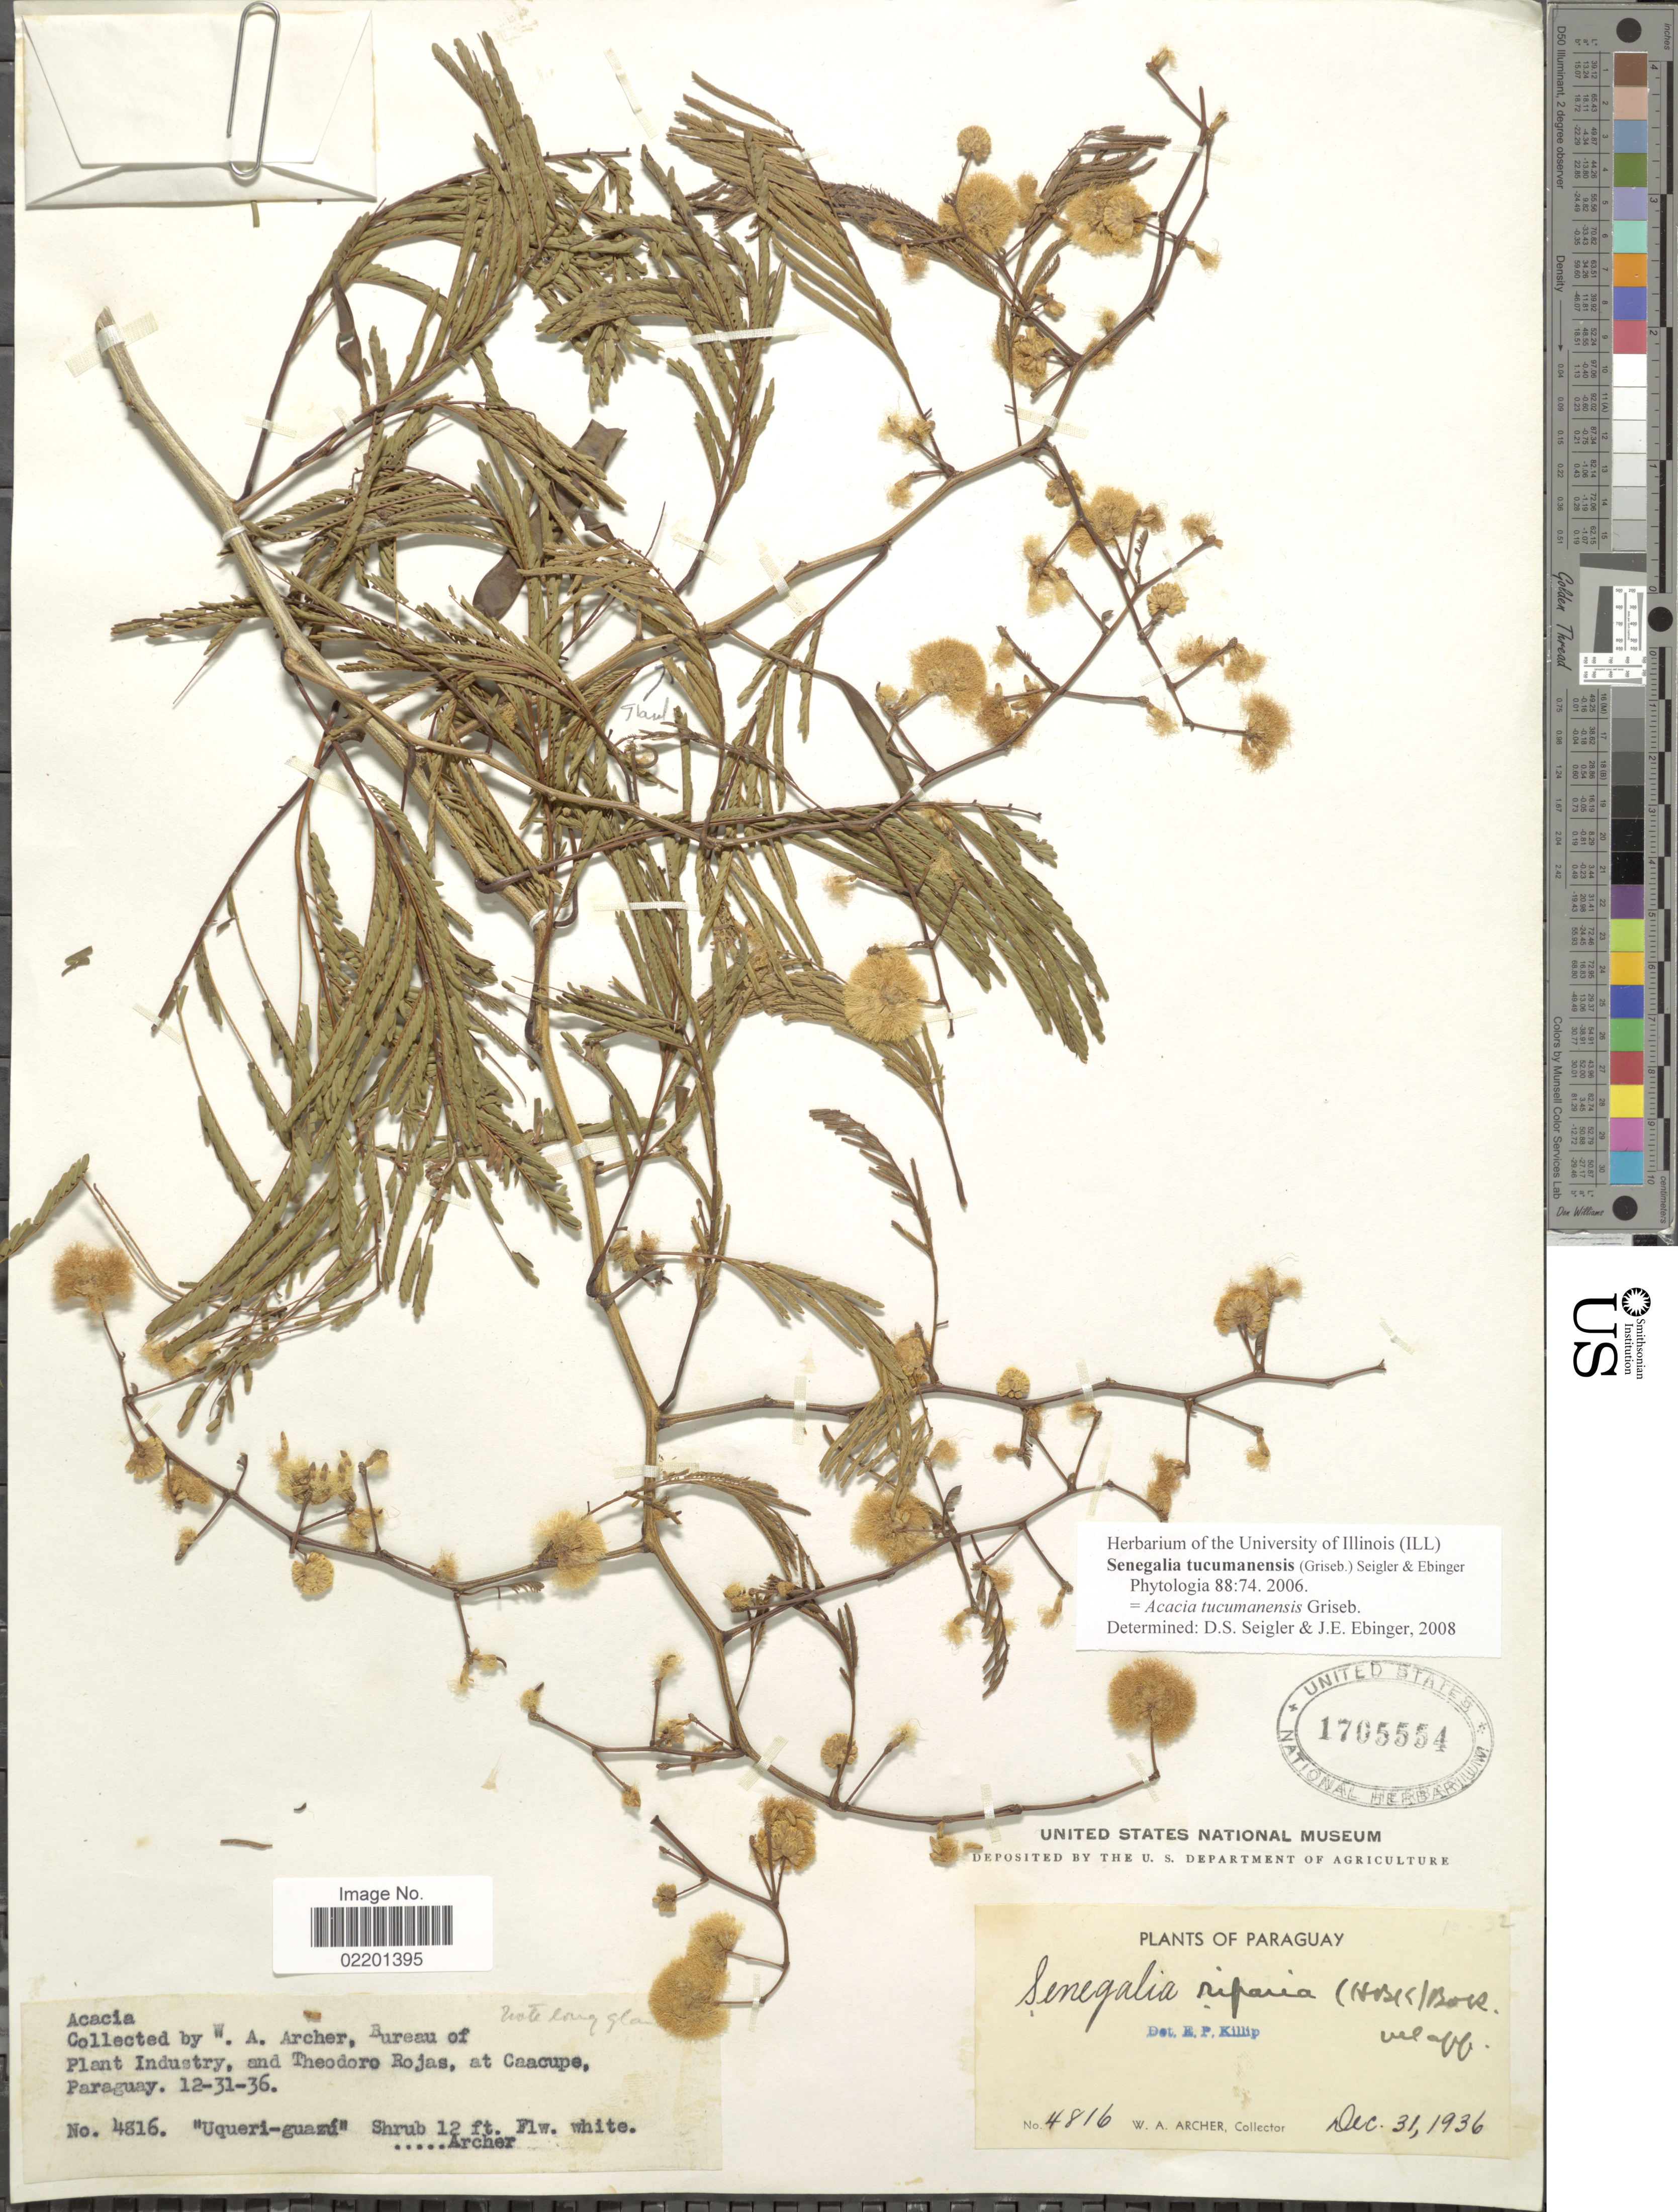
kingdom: Plantae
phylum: Tracheophyta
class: Magnoliopsida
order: Fabales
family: Fabaceae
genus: Senegalia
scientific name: Senegalia tucumanensis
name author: (Griseb.) Seigler & Ebinger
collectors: W. A. Archer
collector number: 4816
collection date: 1936-12-31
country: Paraguay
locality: Theodore Rojas, at Caacupe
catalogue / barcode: US 1705554